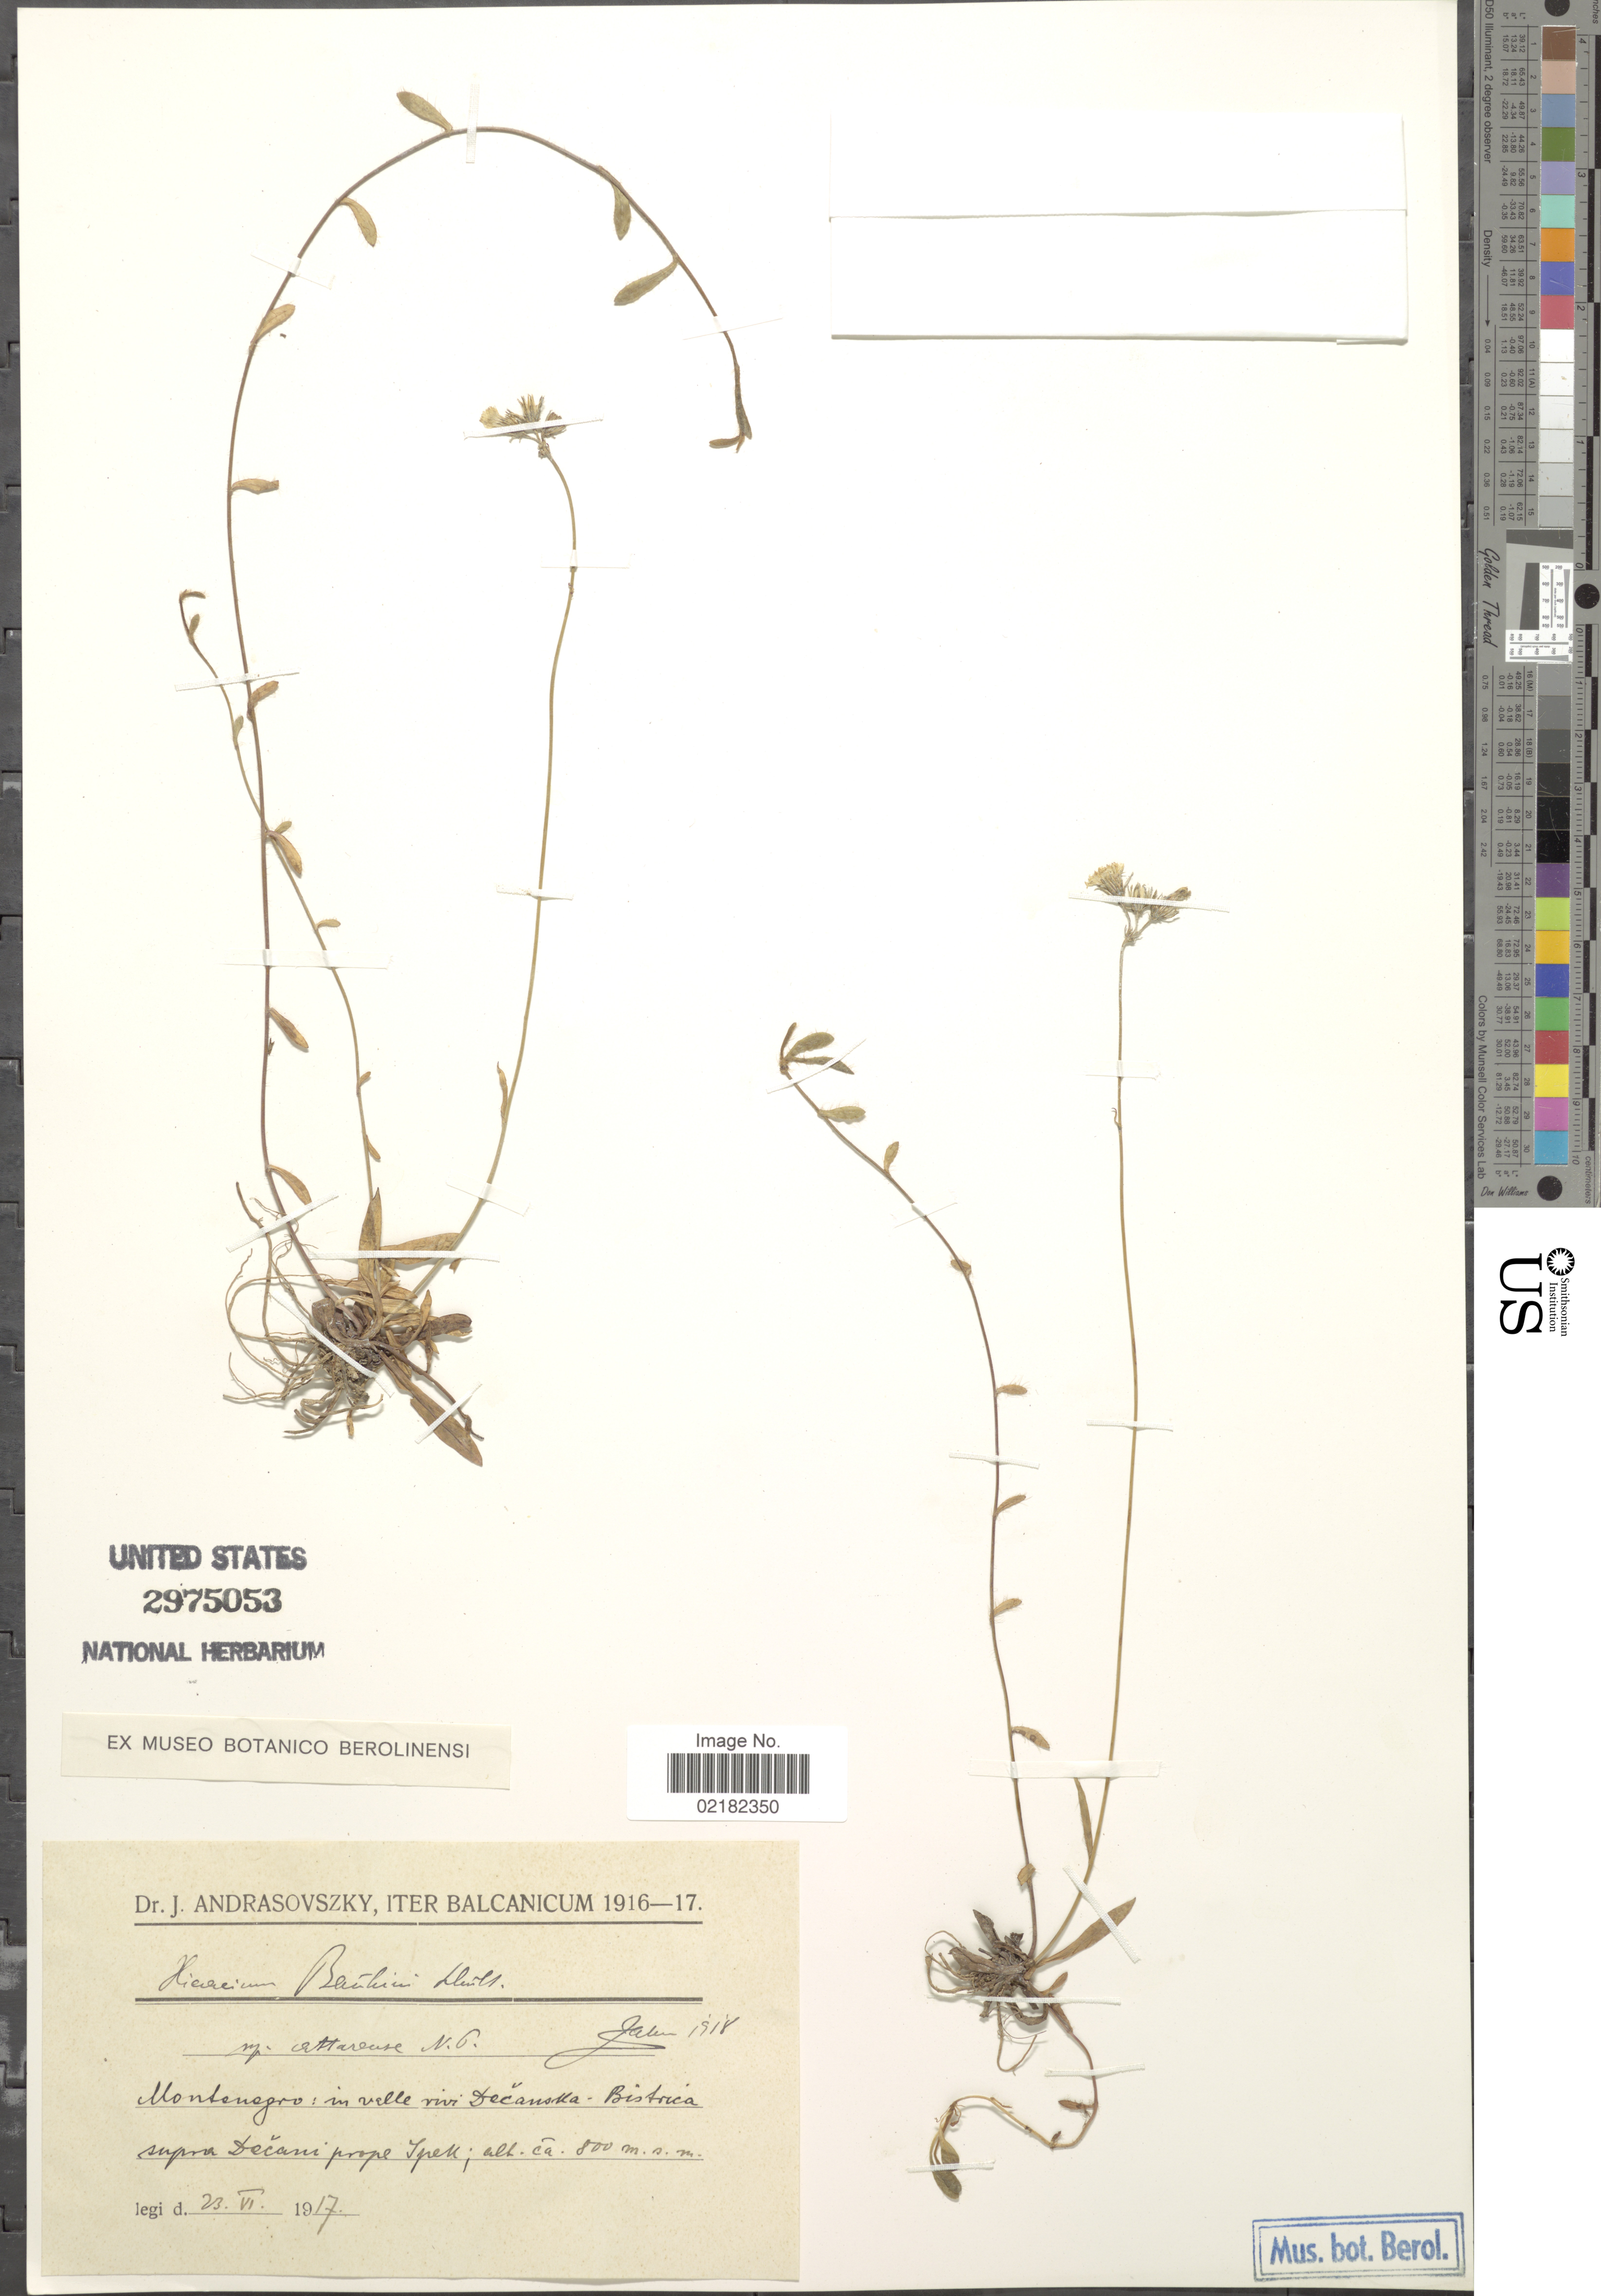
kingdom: Plantae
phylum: Tracheophyta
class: Magnoliopsida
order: Asterales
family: Asteraceae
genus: Hieracium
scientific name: Hieracium bauhini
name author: Schult.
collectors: J. Andrasovszky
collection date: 1917-06-23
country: Kosovo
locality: Iter Balcanicum, Montenegro: in valle vivi Decanksa-Bistrica (river Decanska-Bistrica); supra decani prope Spell. [interpreted] Decan.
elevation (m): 800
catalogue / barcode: US 2975053